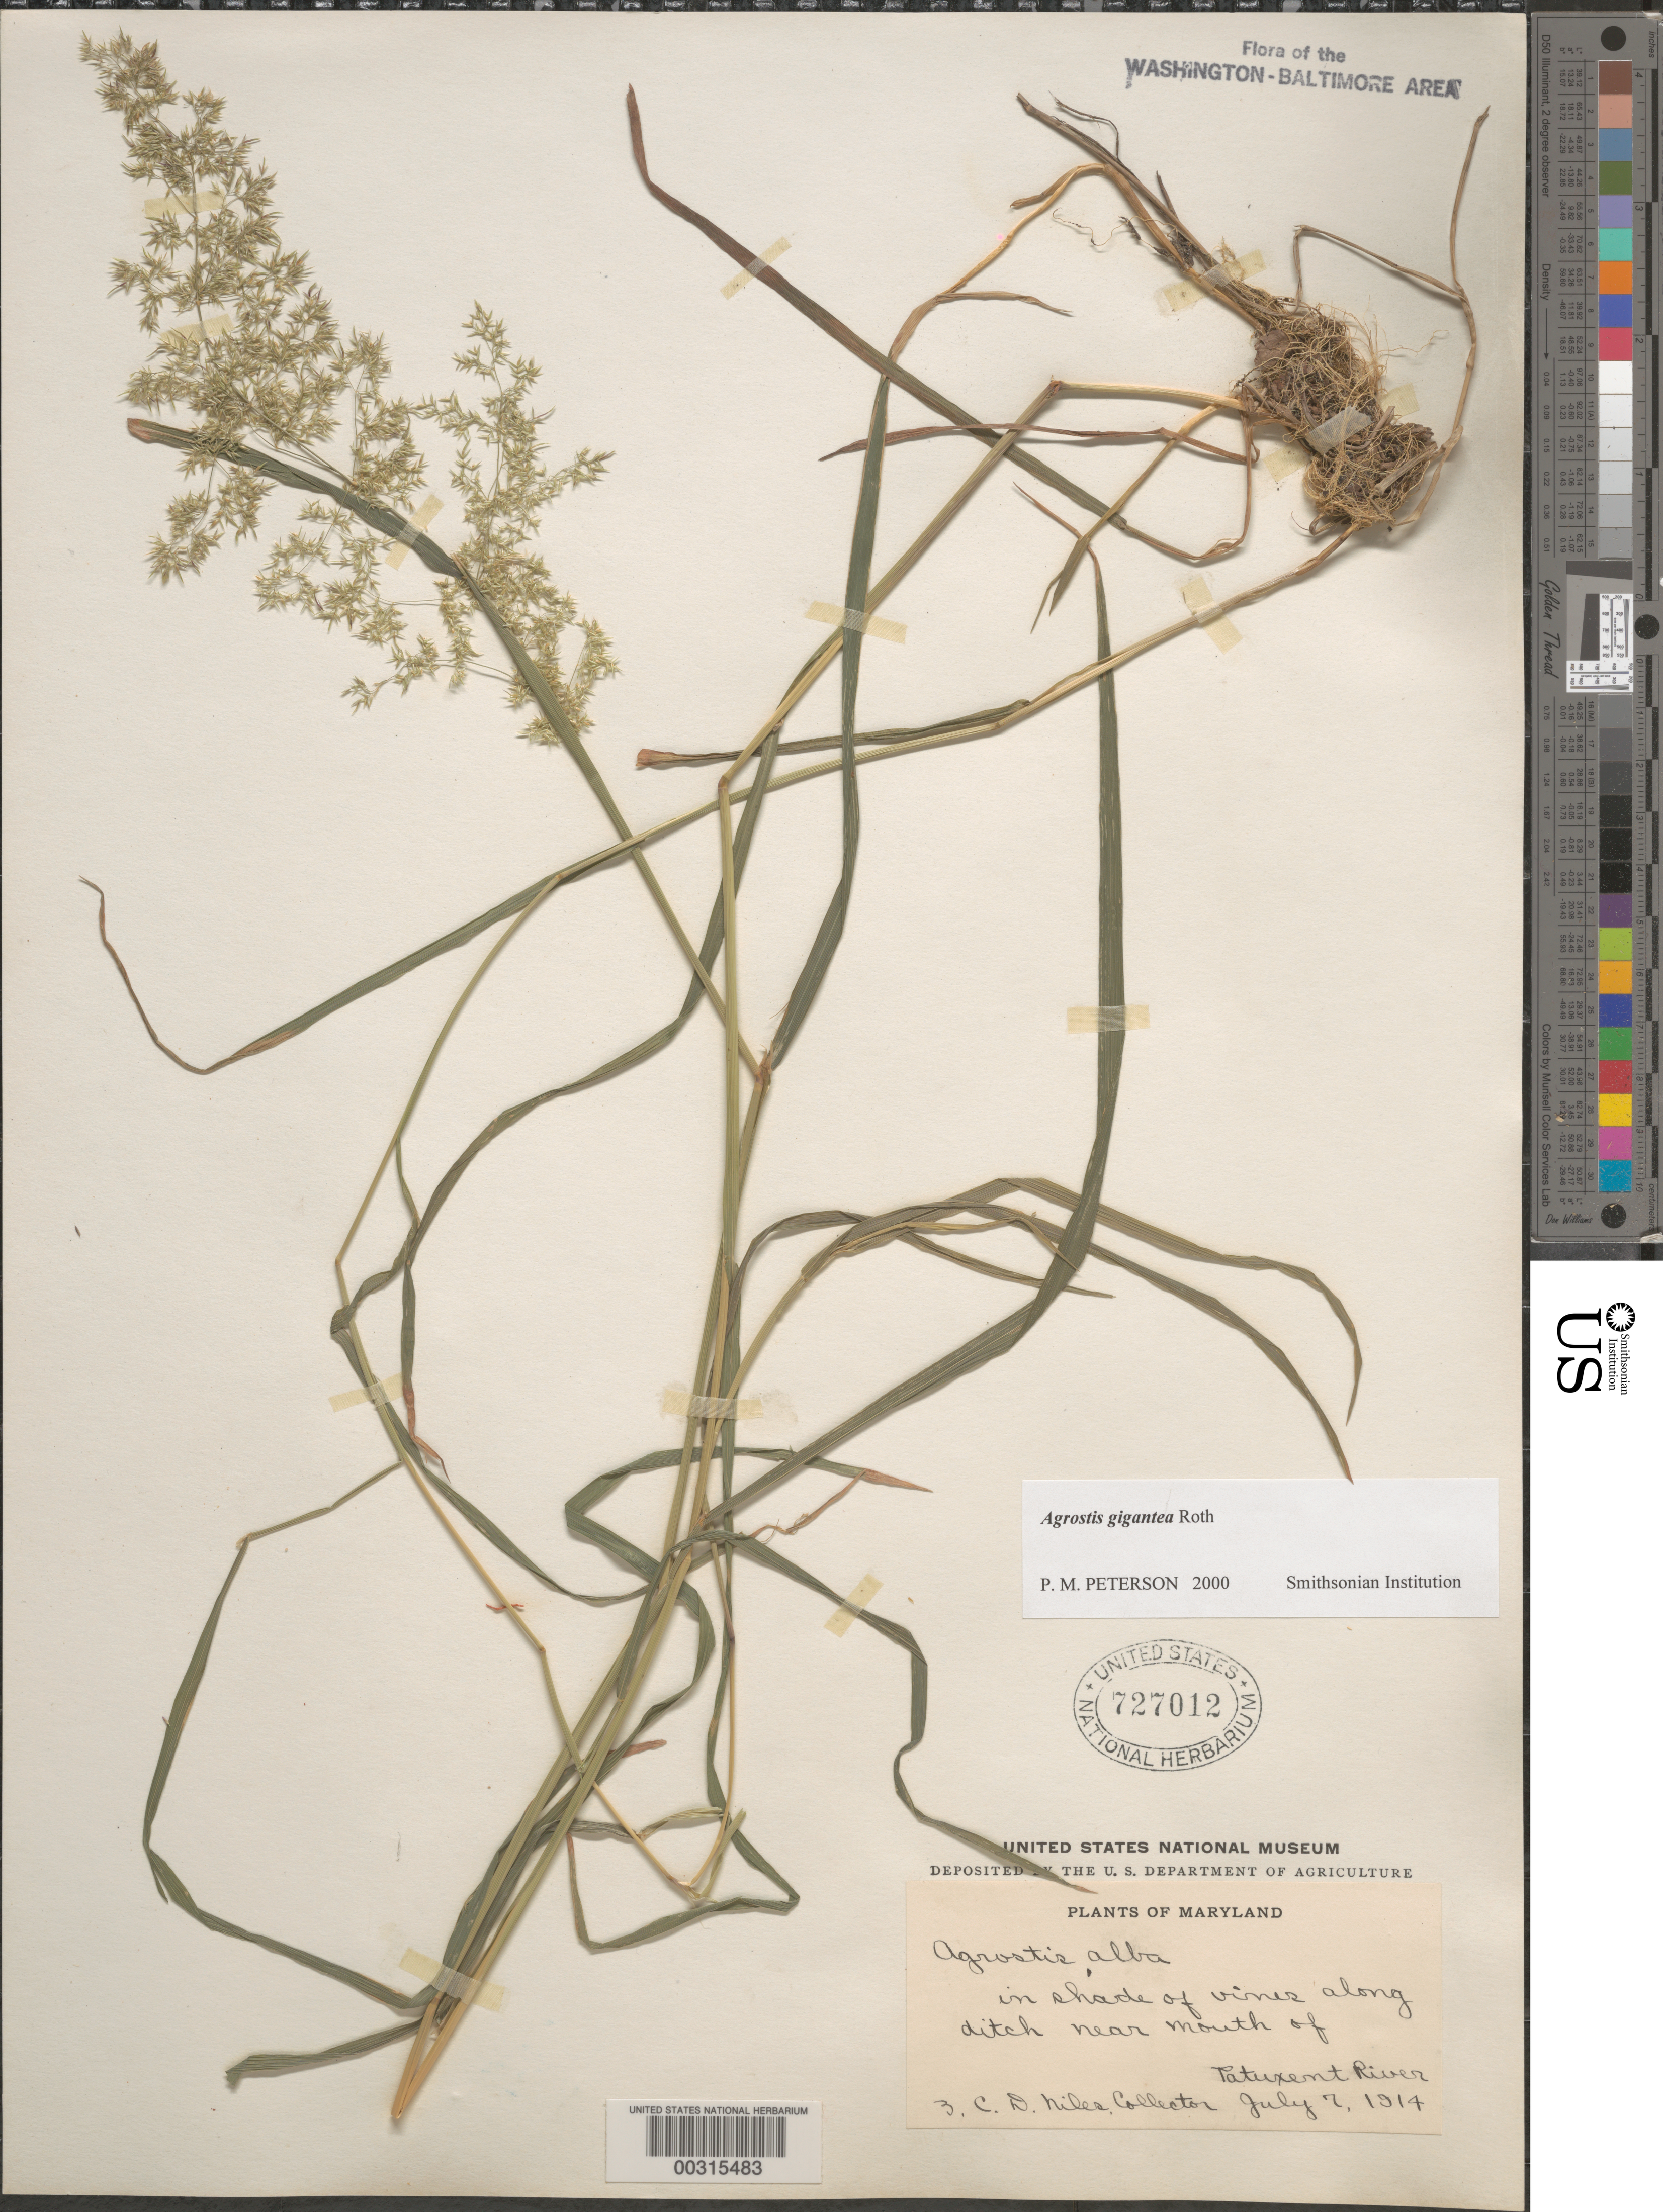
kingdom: Plantae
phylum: Tracheophyta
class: Liliopsida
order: Poales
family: Poaceae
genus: Agrostis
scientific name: Agrostis gigantea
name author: Roth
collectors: C. Miles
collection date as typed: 07 Jul 1914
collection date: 1914-07-07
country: United States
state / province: Maryland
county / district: Prince George's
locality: Near mouth of Patuxent River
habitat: In shade of vines along ditch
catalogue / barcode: US 727012